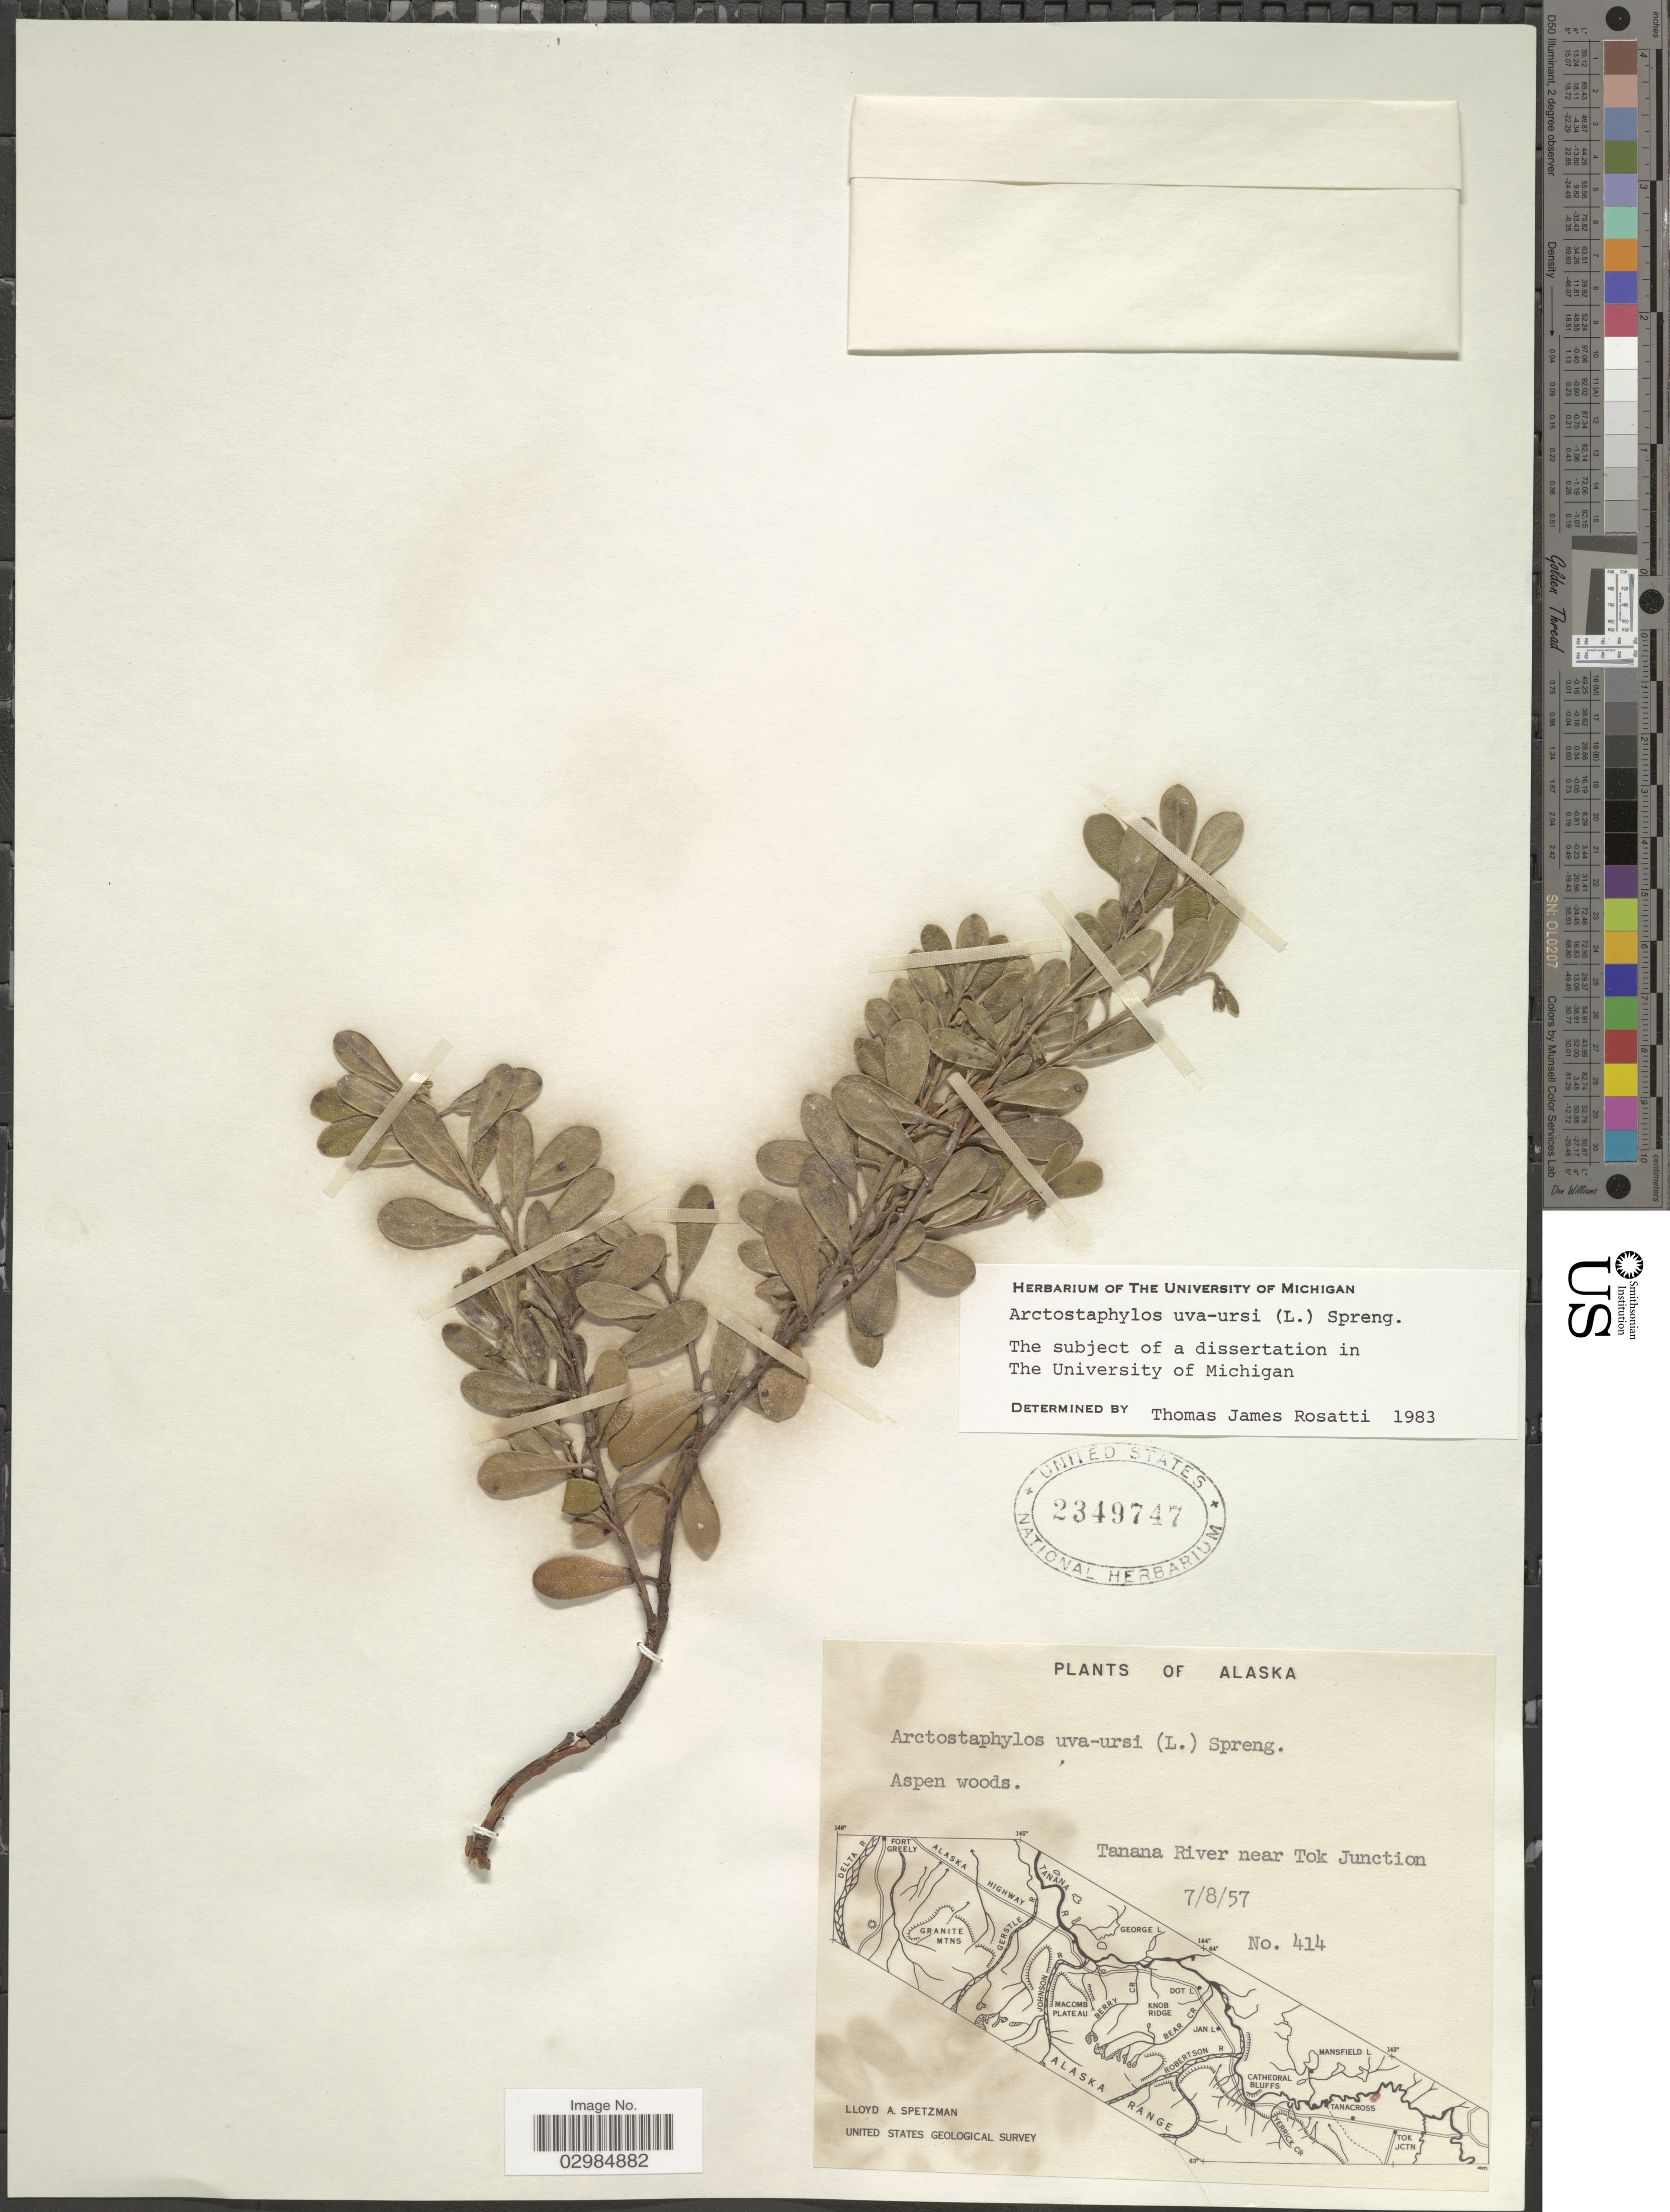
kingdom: Plantae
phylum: Tracheophyta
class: Magnoliopsida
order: Ericales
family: Ericaceae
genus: Arctostaphylos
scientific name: Arctostaphylos uva-ursi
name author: (L.) Spreng.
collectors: L. Spetzman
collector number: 414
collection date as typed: Transcribed d/m/y: 7/8/57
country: United States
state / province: Alaska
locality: Tanana River near Tok Junction.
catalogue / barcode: US 2349747